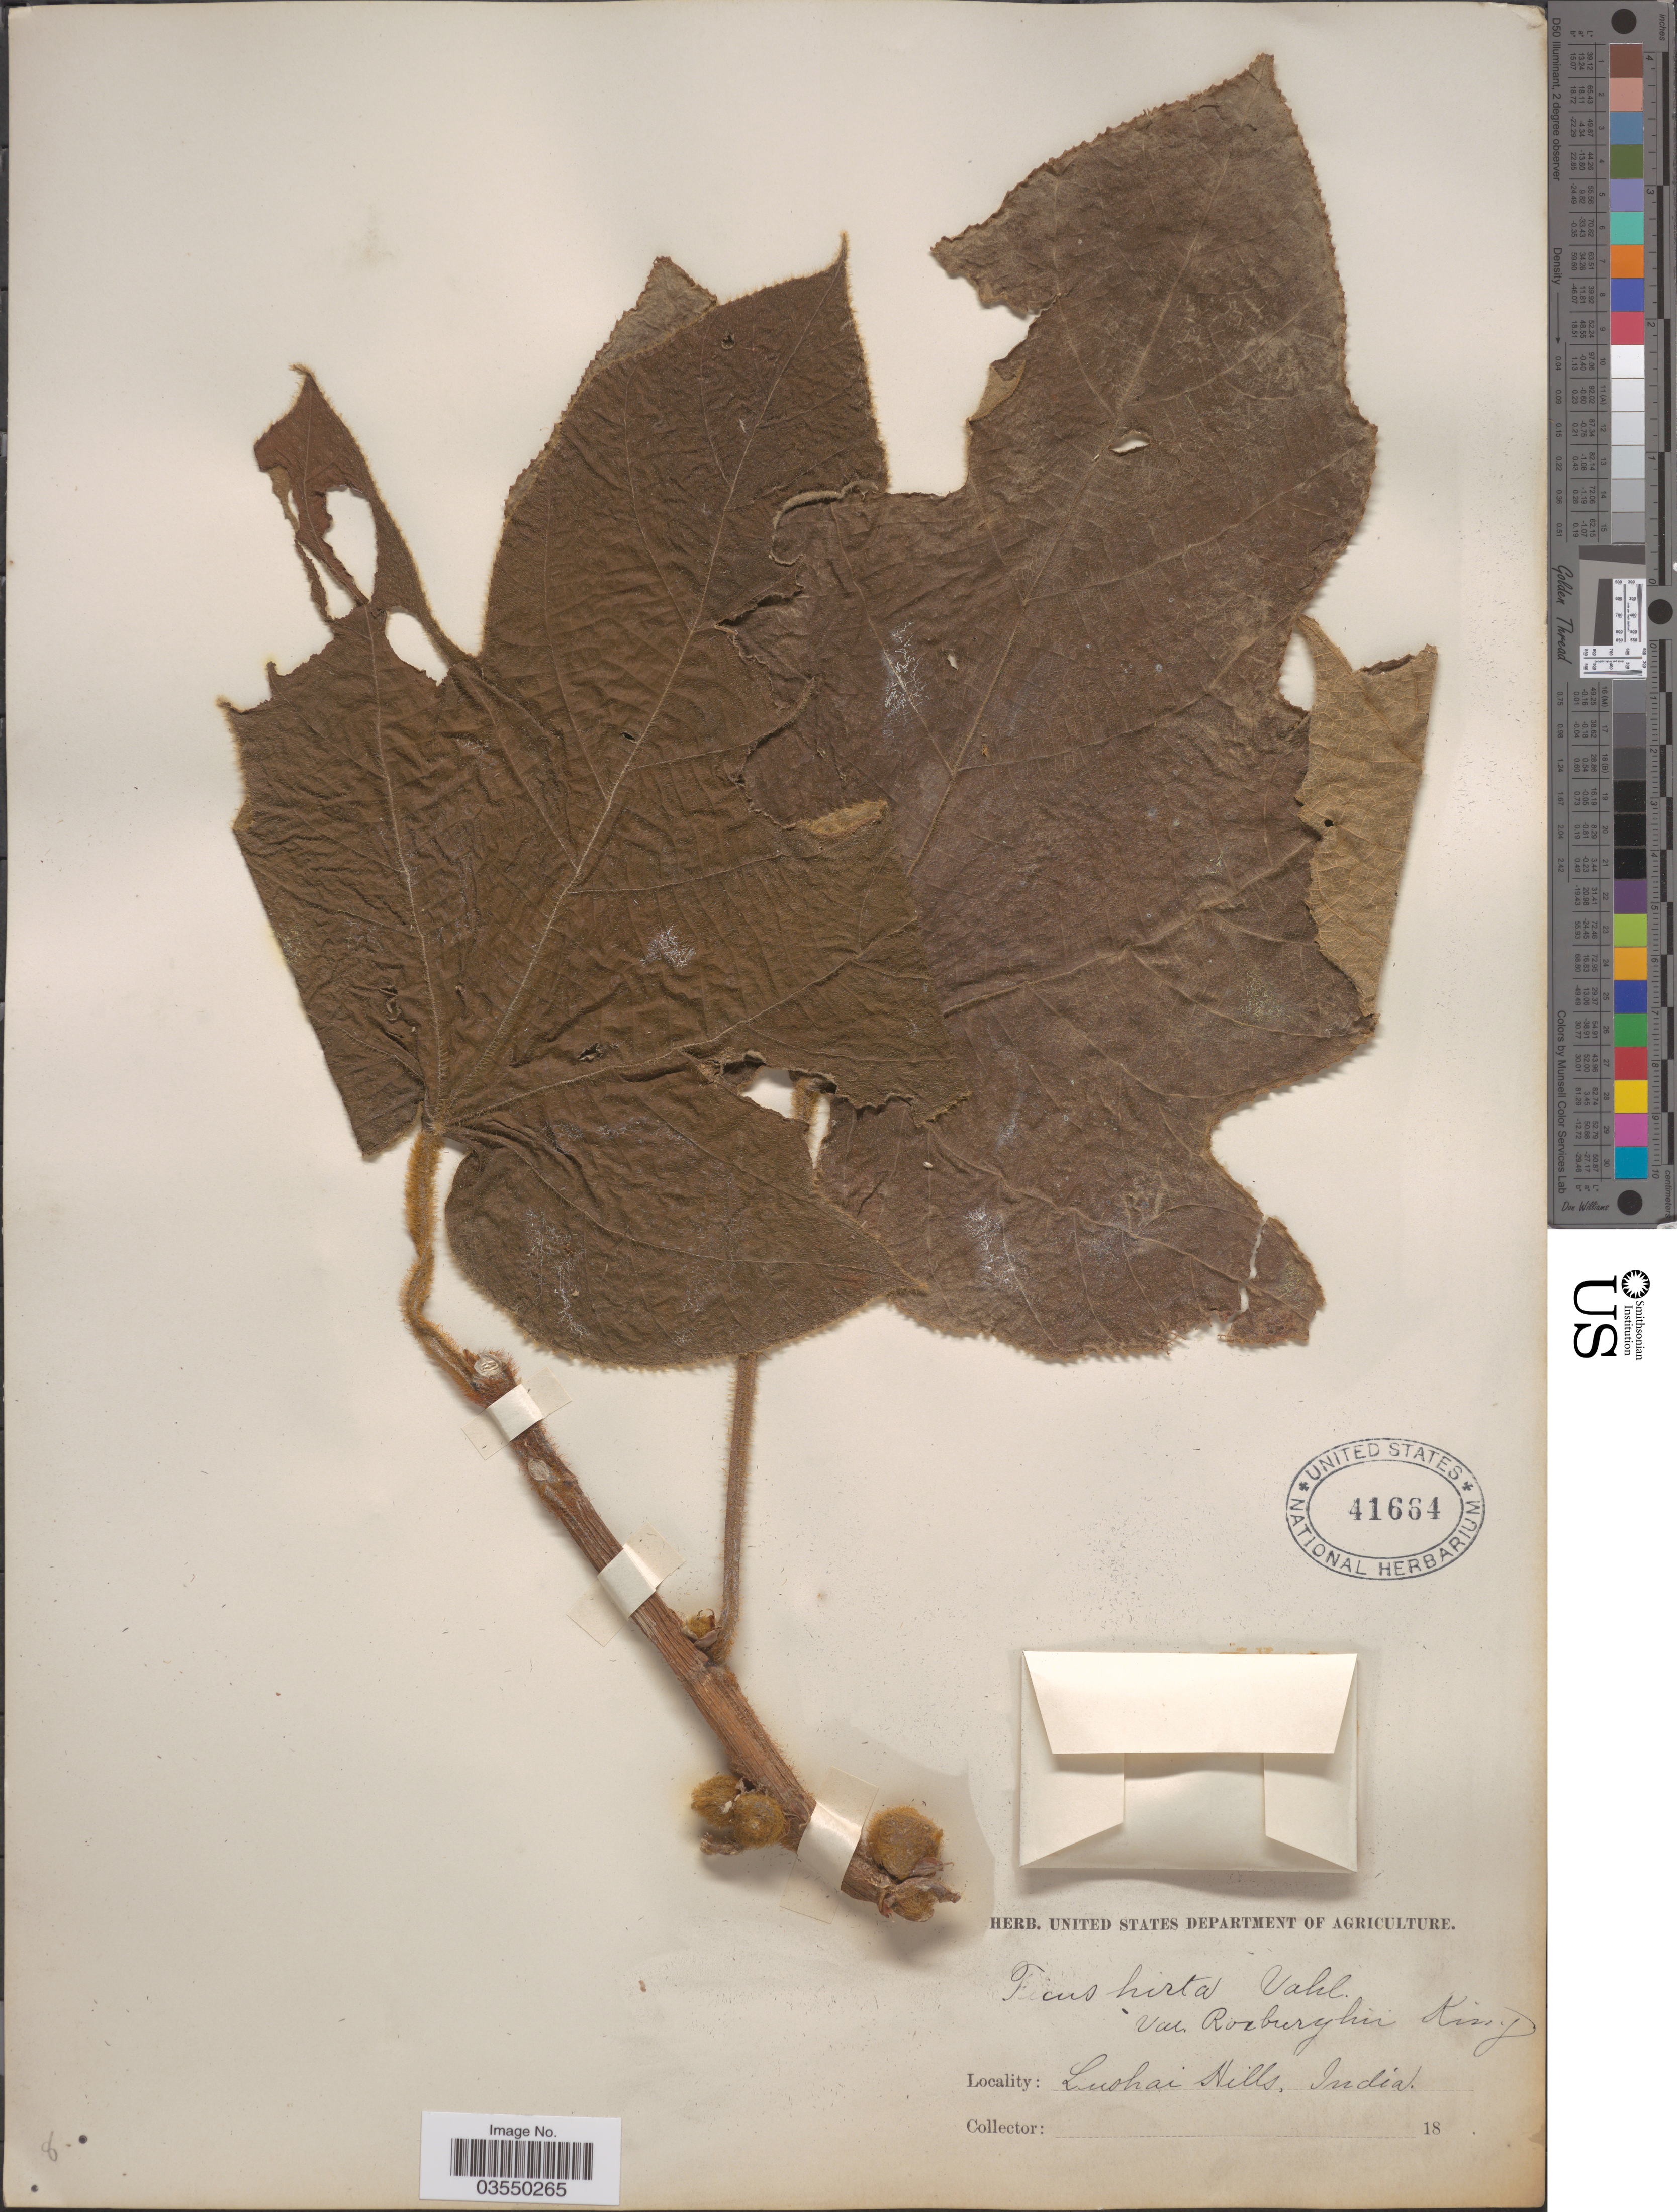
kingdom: Plantae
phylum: Tracheophyta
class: Magnoliopsida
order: Rosales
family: Moraceae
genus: Ficus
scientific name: Ficus hirta var. roxburghii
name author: King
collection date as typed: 18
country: India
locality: Lushai Hills.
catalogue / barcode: US 41664